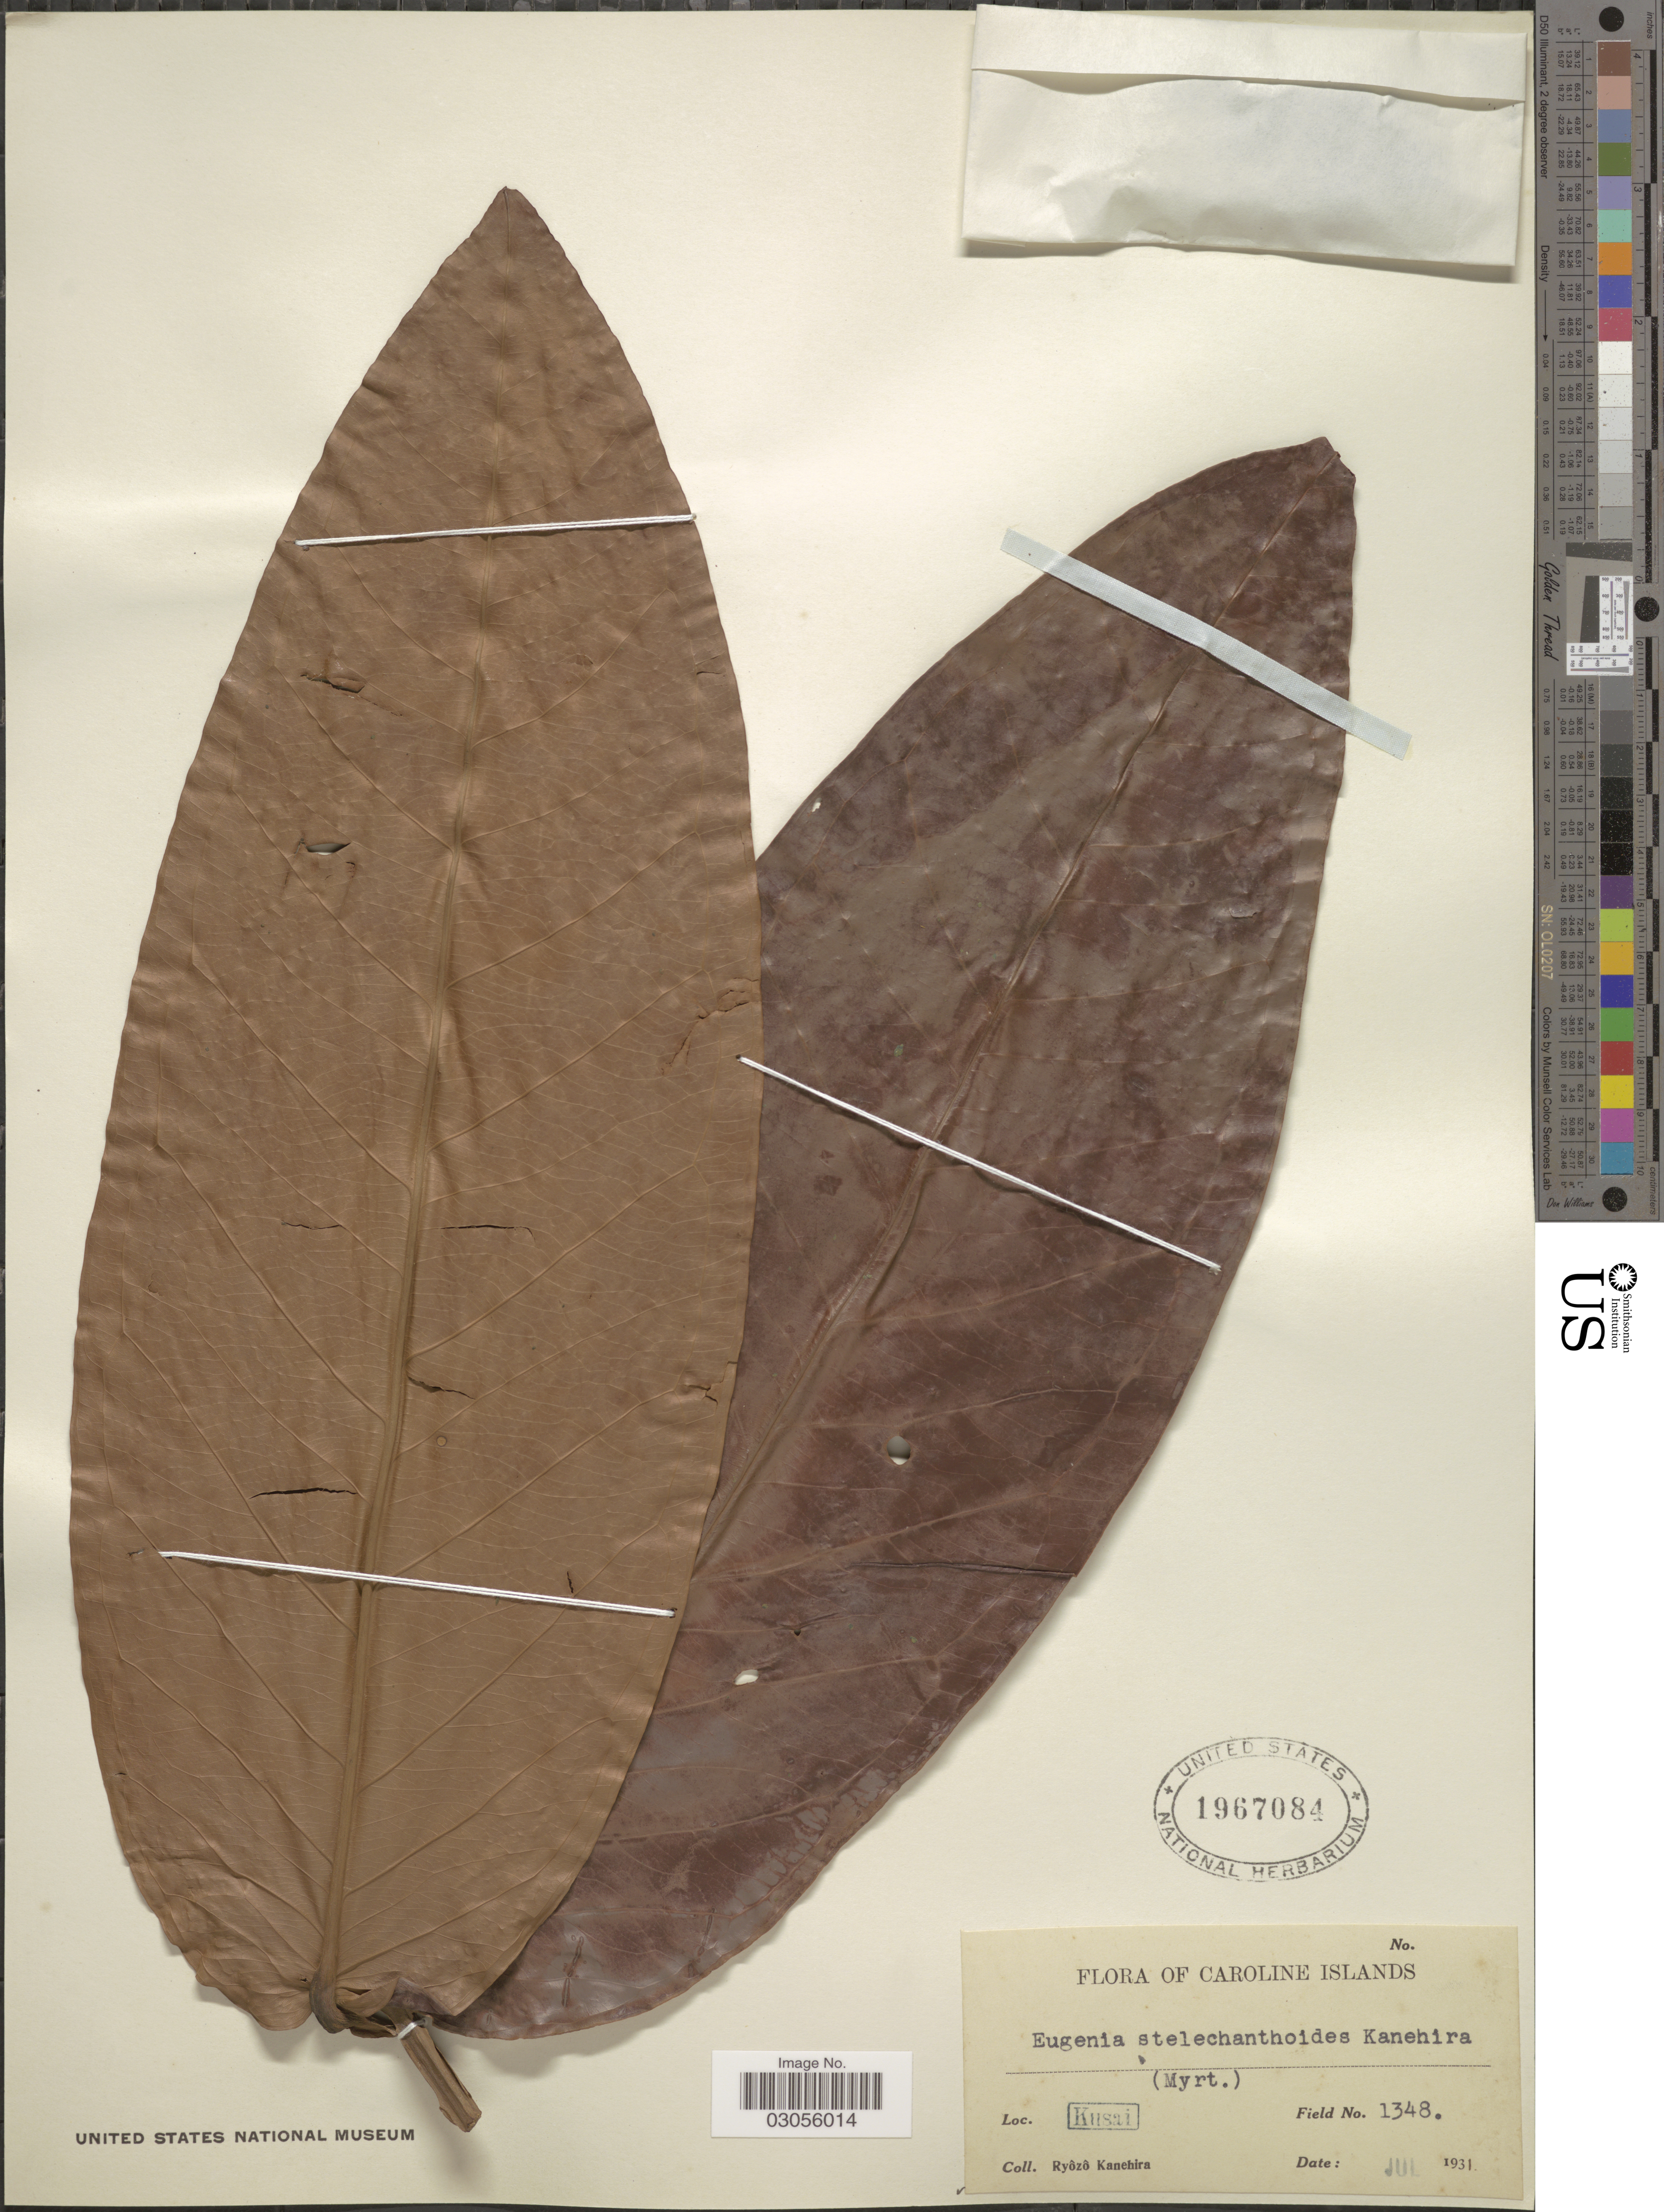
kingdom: Plantae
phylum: Tracheophyta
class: Magnoliopsida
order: Myrtales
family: Myrtaceae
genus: Syzygium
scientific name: Syzygium stelechanthoides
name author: (Kaneh.) M.W. Tornab. & W.L. Wagner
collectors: R. Kanehira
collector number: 1348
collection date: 1931-07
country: Micronesia, Federated States of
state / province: Kosrae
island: Kosrae [Kusaie]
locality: Caroline Islands. Kusai.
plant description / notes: Cited by Byng et al., Phytotaxa 427(2): 124. 2019.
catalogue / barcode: US 1967084